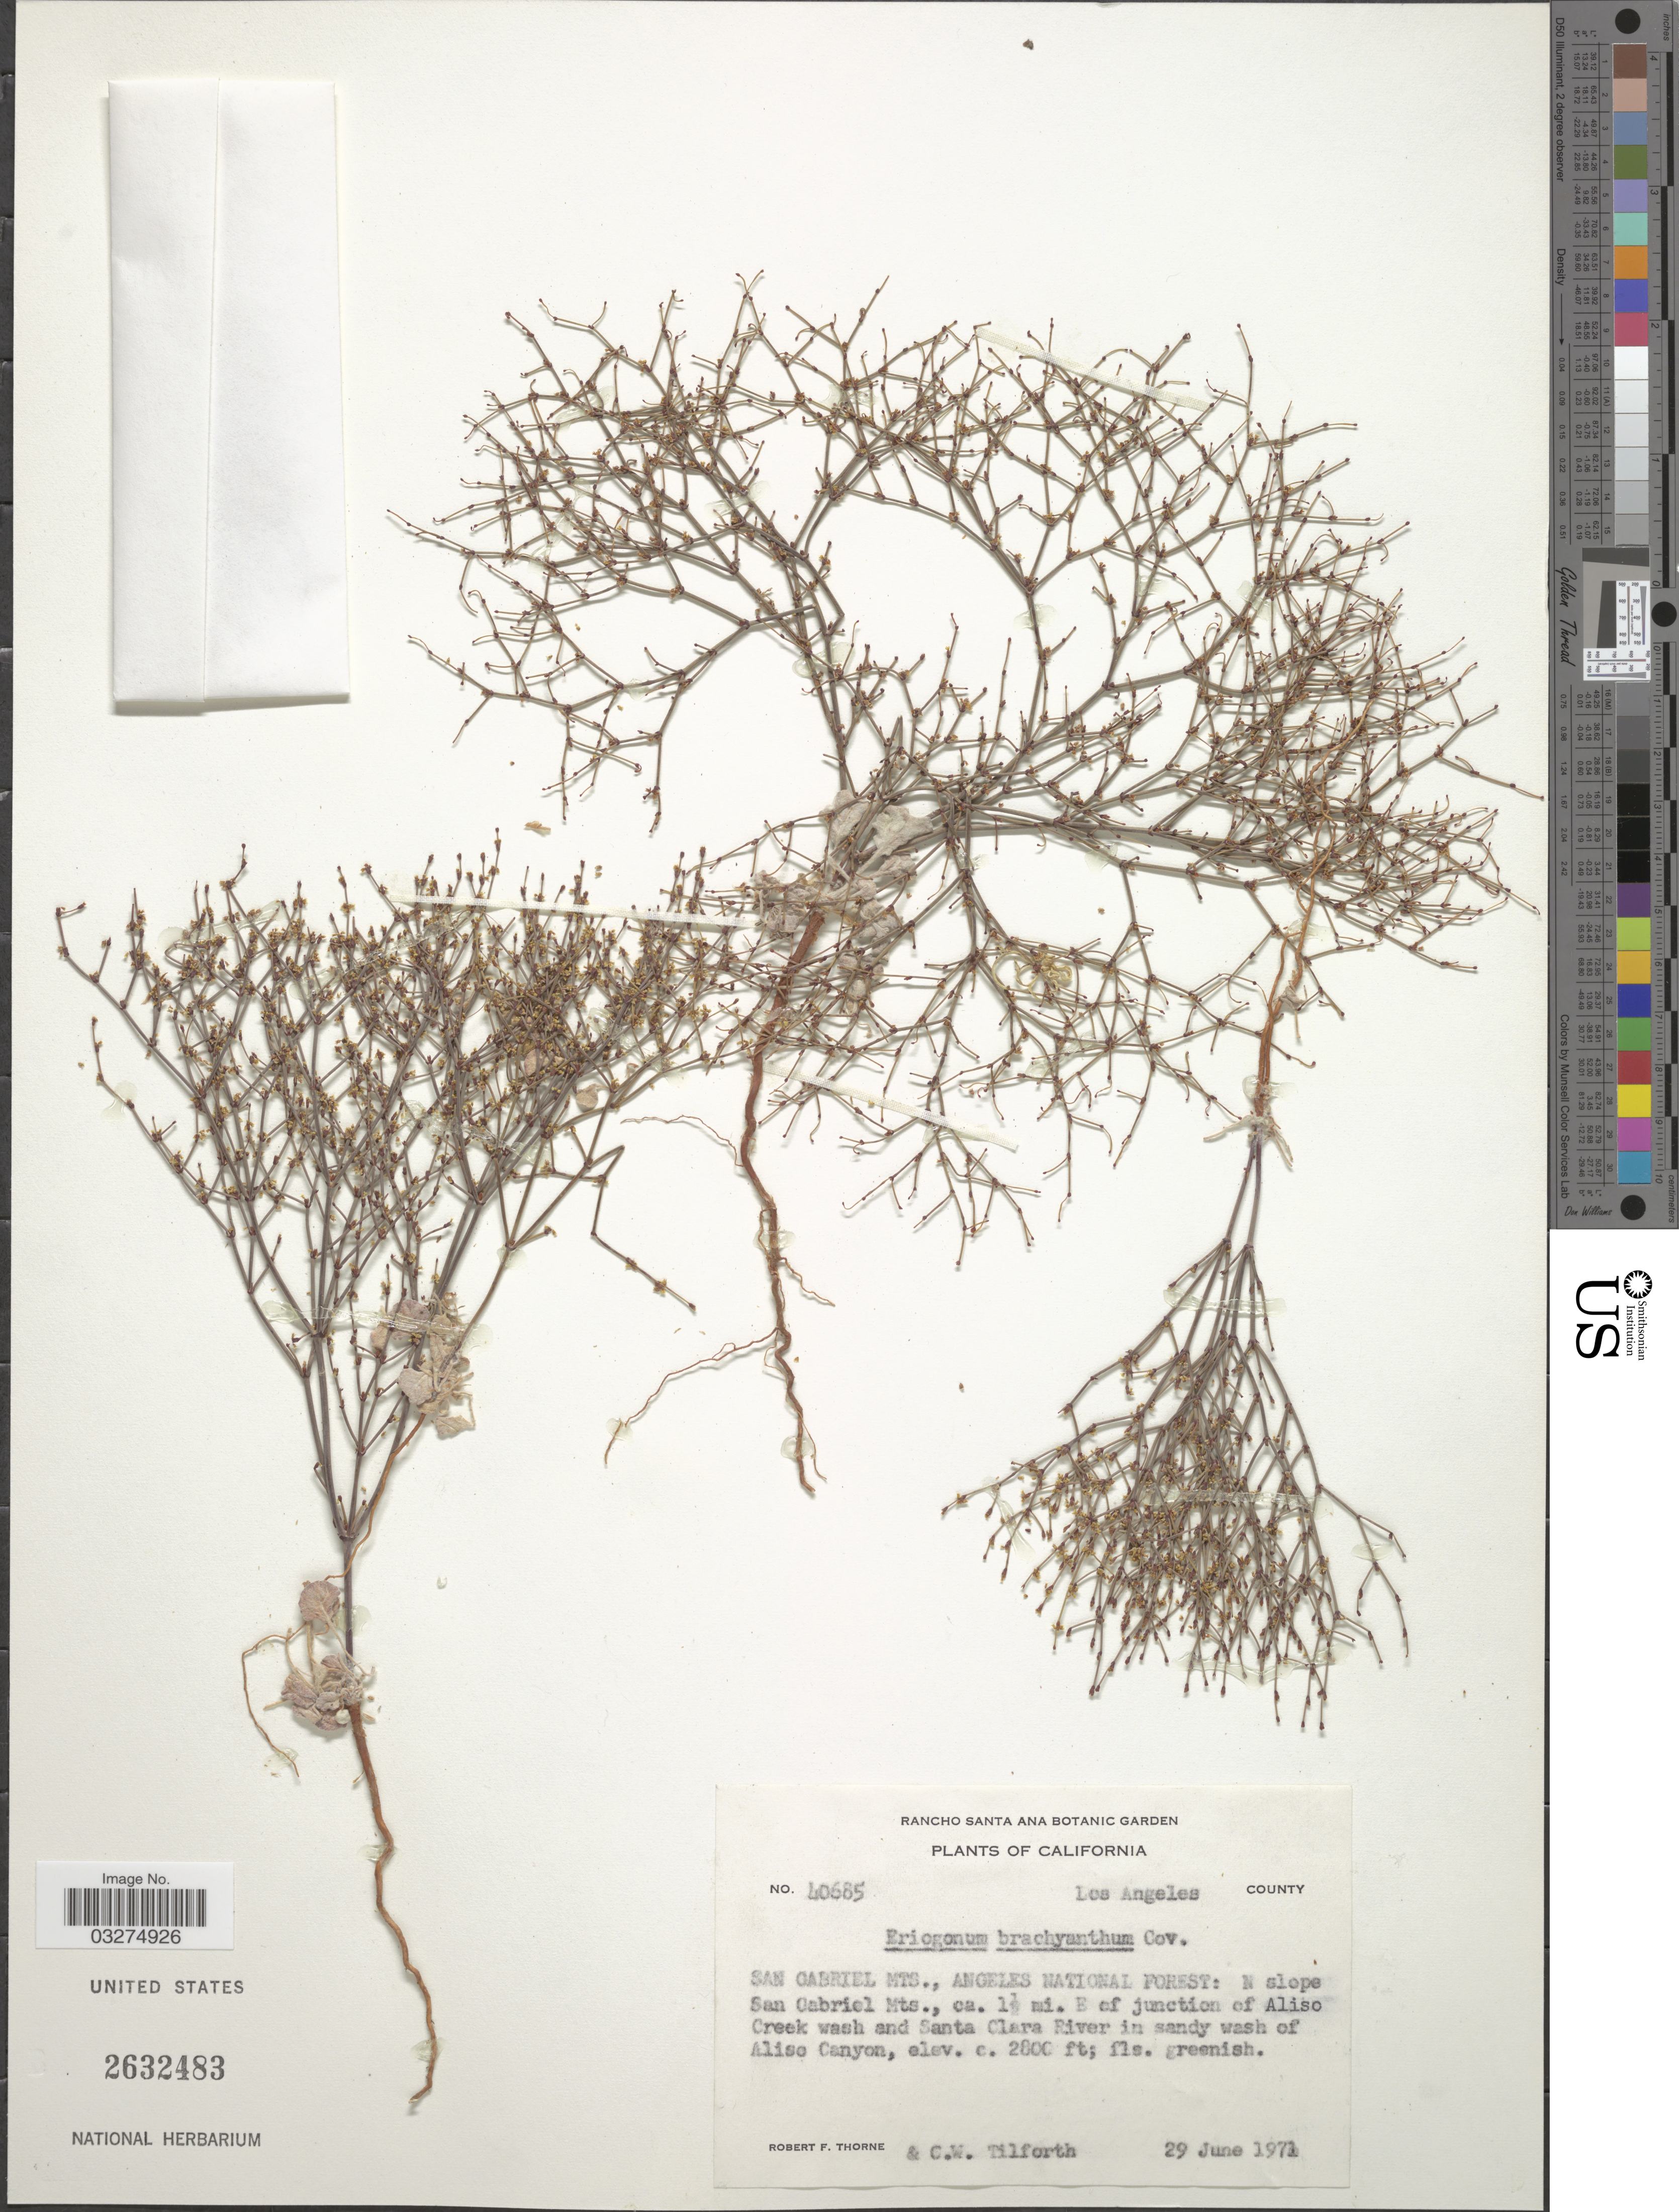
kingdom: Plantae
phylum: Tracheophyta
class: Magnoliopsida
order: Caryophyllales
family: Polygonaceae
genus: Eriogonum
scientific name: Eriogonum brachyanthum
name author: Coville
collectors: R. F. Thorne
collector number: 40685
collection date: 1971-06-29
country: United States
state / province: California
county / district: Los Angeles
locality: Los Angeles County. San Gabriel Mts., Angeles National Forest: N slope San Gabriel Mts., ca. 1½ mi. E of junction of Aliso Creek wash and Santa Clara River in sandy wash of Aliso Canyon.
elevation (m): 853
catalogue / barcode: US 2632483